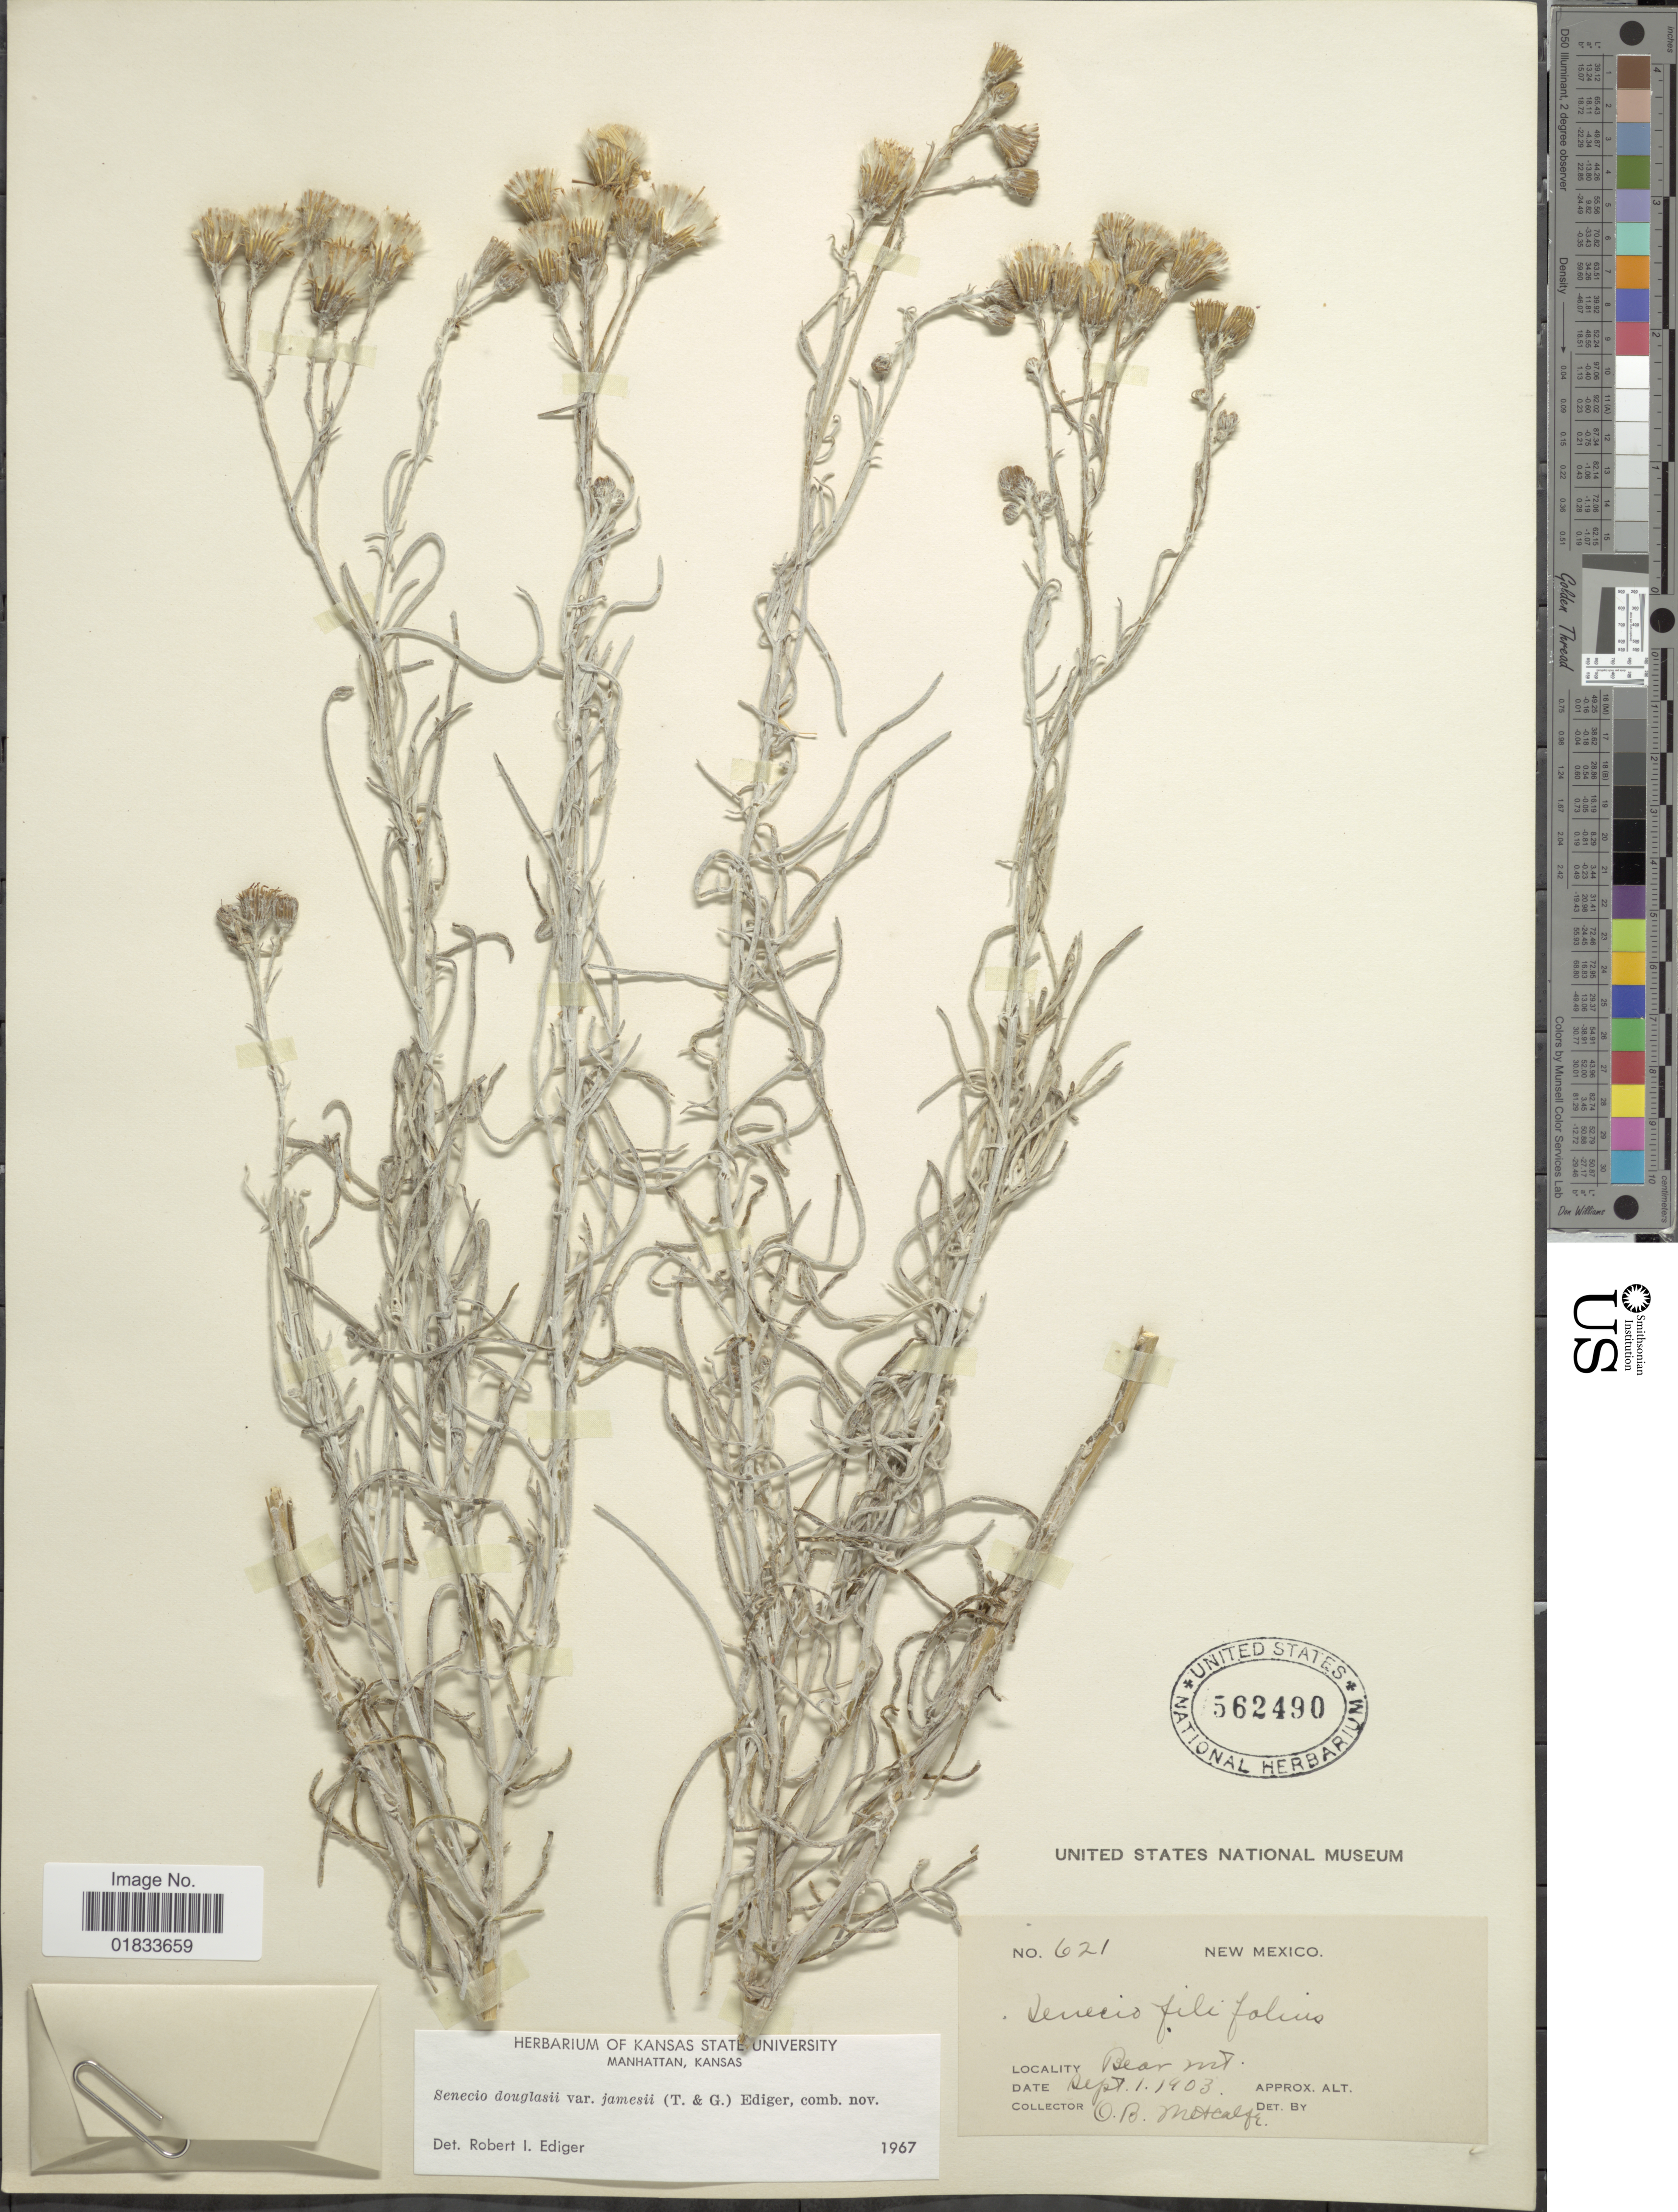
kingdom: Plantae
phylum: Tracheophyta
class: Magnoliopsida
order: Asterales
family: Asteraceae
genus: Senecio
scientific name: Senecio flaccidus var. flaccidus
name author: Less.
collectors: O. B. Metcalfe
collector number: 621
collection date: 1903-09-01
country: United States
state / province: New Mexico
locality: Bear Mt.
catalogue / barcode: US 562490